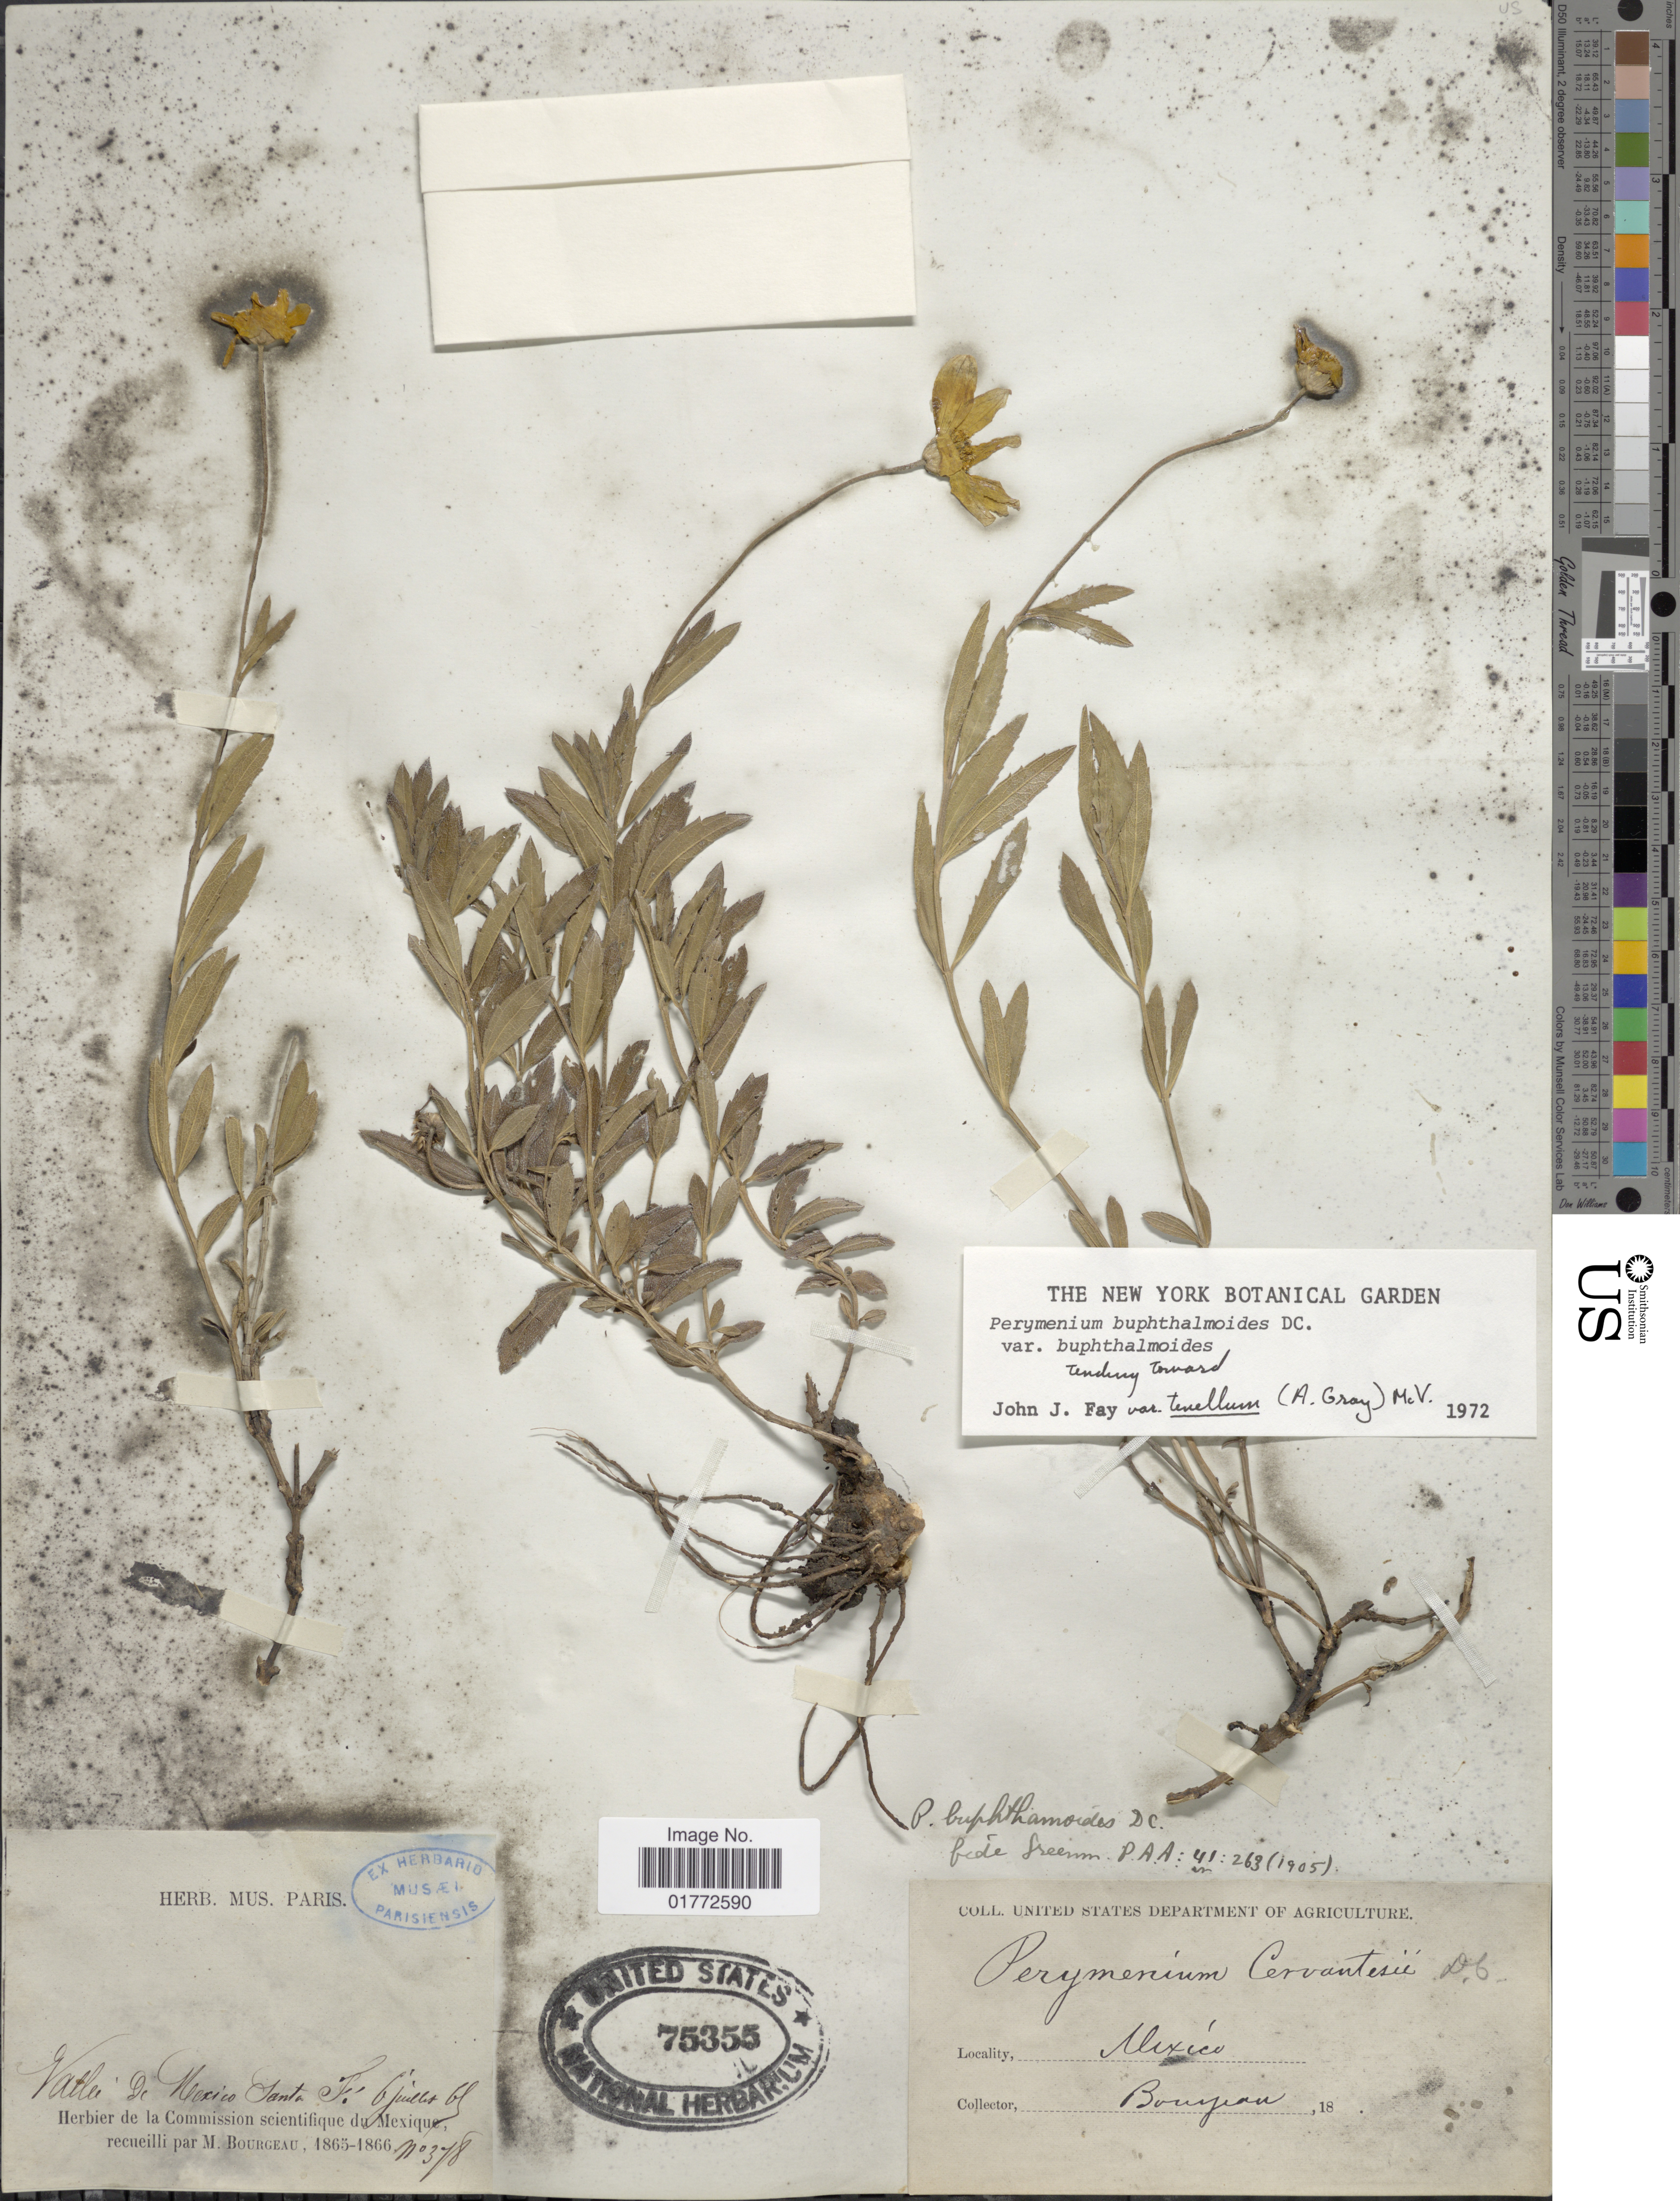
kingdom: Plantae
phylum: Tracheophyta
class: Magnoliopsida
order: Asterales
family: Asteraceae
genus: Perymenium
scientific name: Perymenium buphthalmoides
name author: DC.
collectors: M. Bourgeau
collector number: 378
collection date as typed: Transcribed d/m/y: 6/7/68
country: Mexico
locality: Vallee de Mexico Santa Fe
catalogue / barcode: US 75355